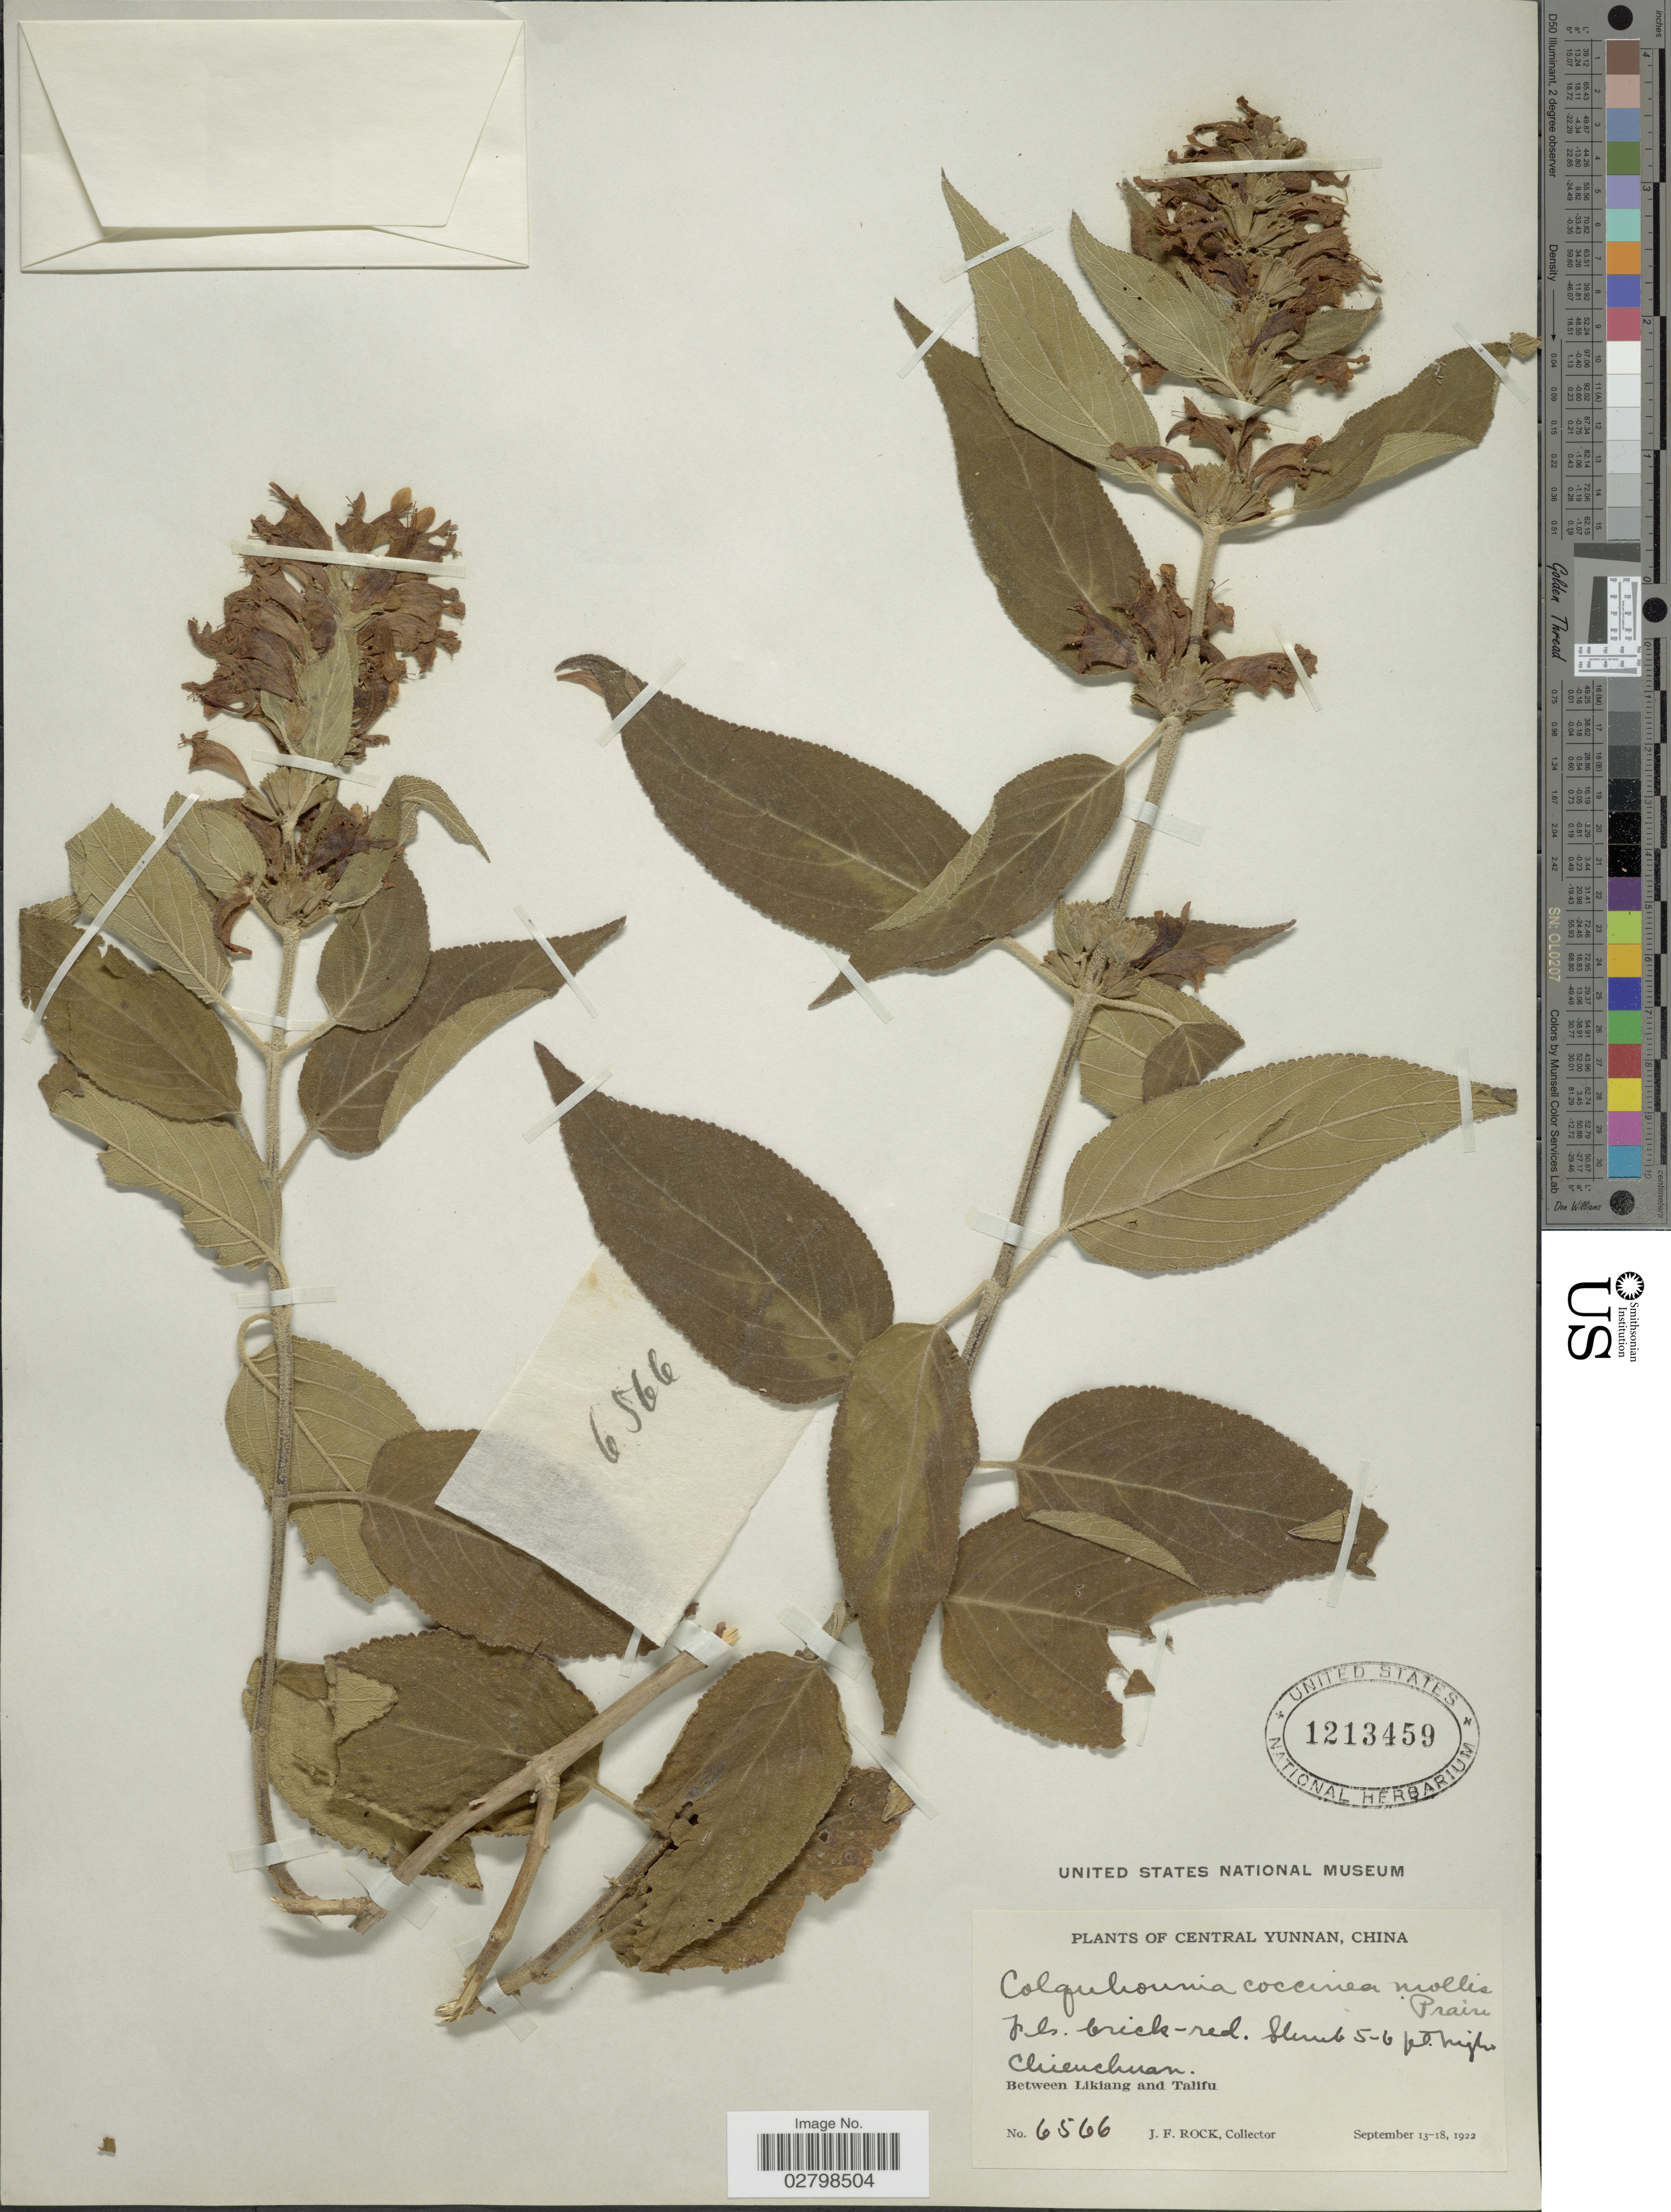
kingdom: Plantae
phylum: Tracheophyta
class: Magnoliopsida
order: Lamiales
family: Lamiaceae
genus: Colquhounia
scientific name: Colquhounia coccinea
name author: Wall.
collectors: J. Rock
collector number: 6566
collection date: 1922-09-13/1933-09-18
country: China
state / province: Yunnan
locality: Central Yunnan. Chienchuan. Between Likiang and Talifu.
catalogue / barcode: US 1213459